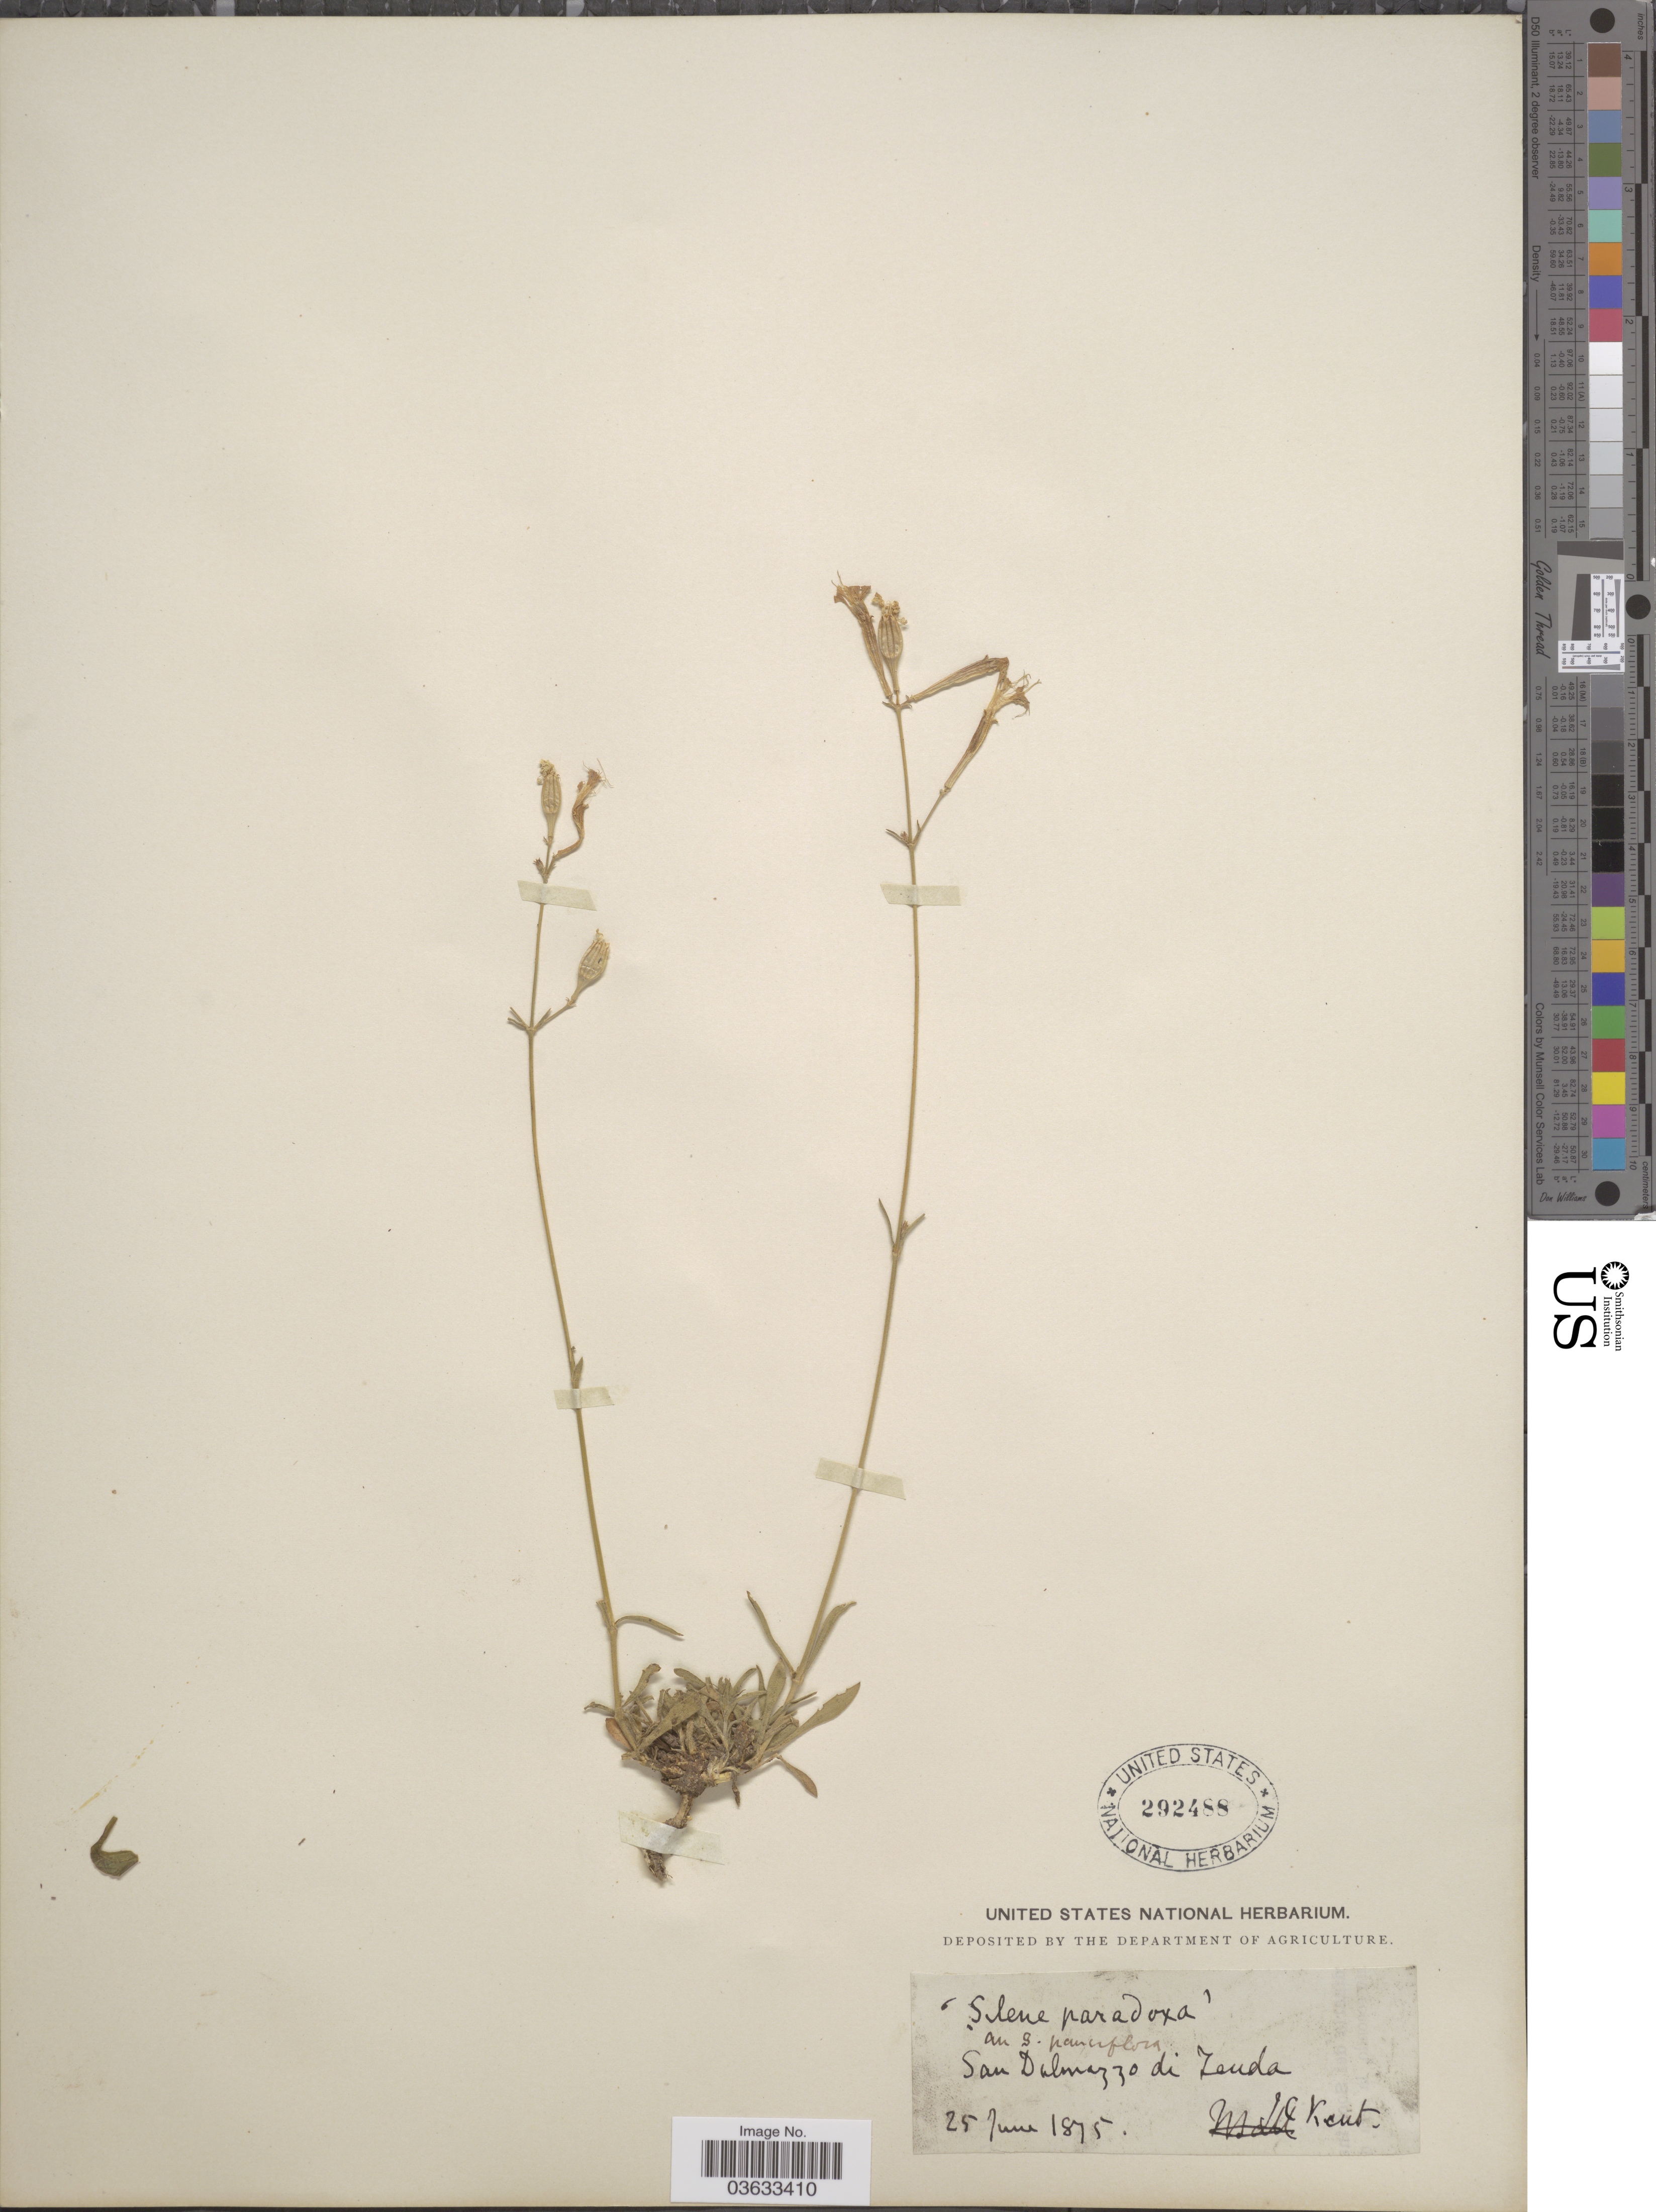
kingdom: Plantae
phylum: Tracheophyta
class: Magnoliopsida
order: Caryophyllales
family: Caryophyllaceae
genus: Silene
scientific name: Silene paradoxa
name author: L.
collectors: J. Kent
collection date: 1875-06-25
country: France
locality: San Dalmazzo di Tenda.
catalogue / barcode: US 292488